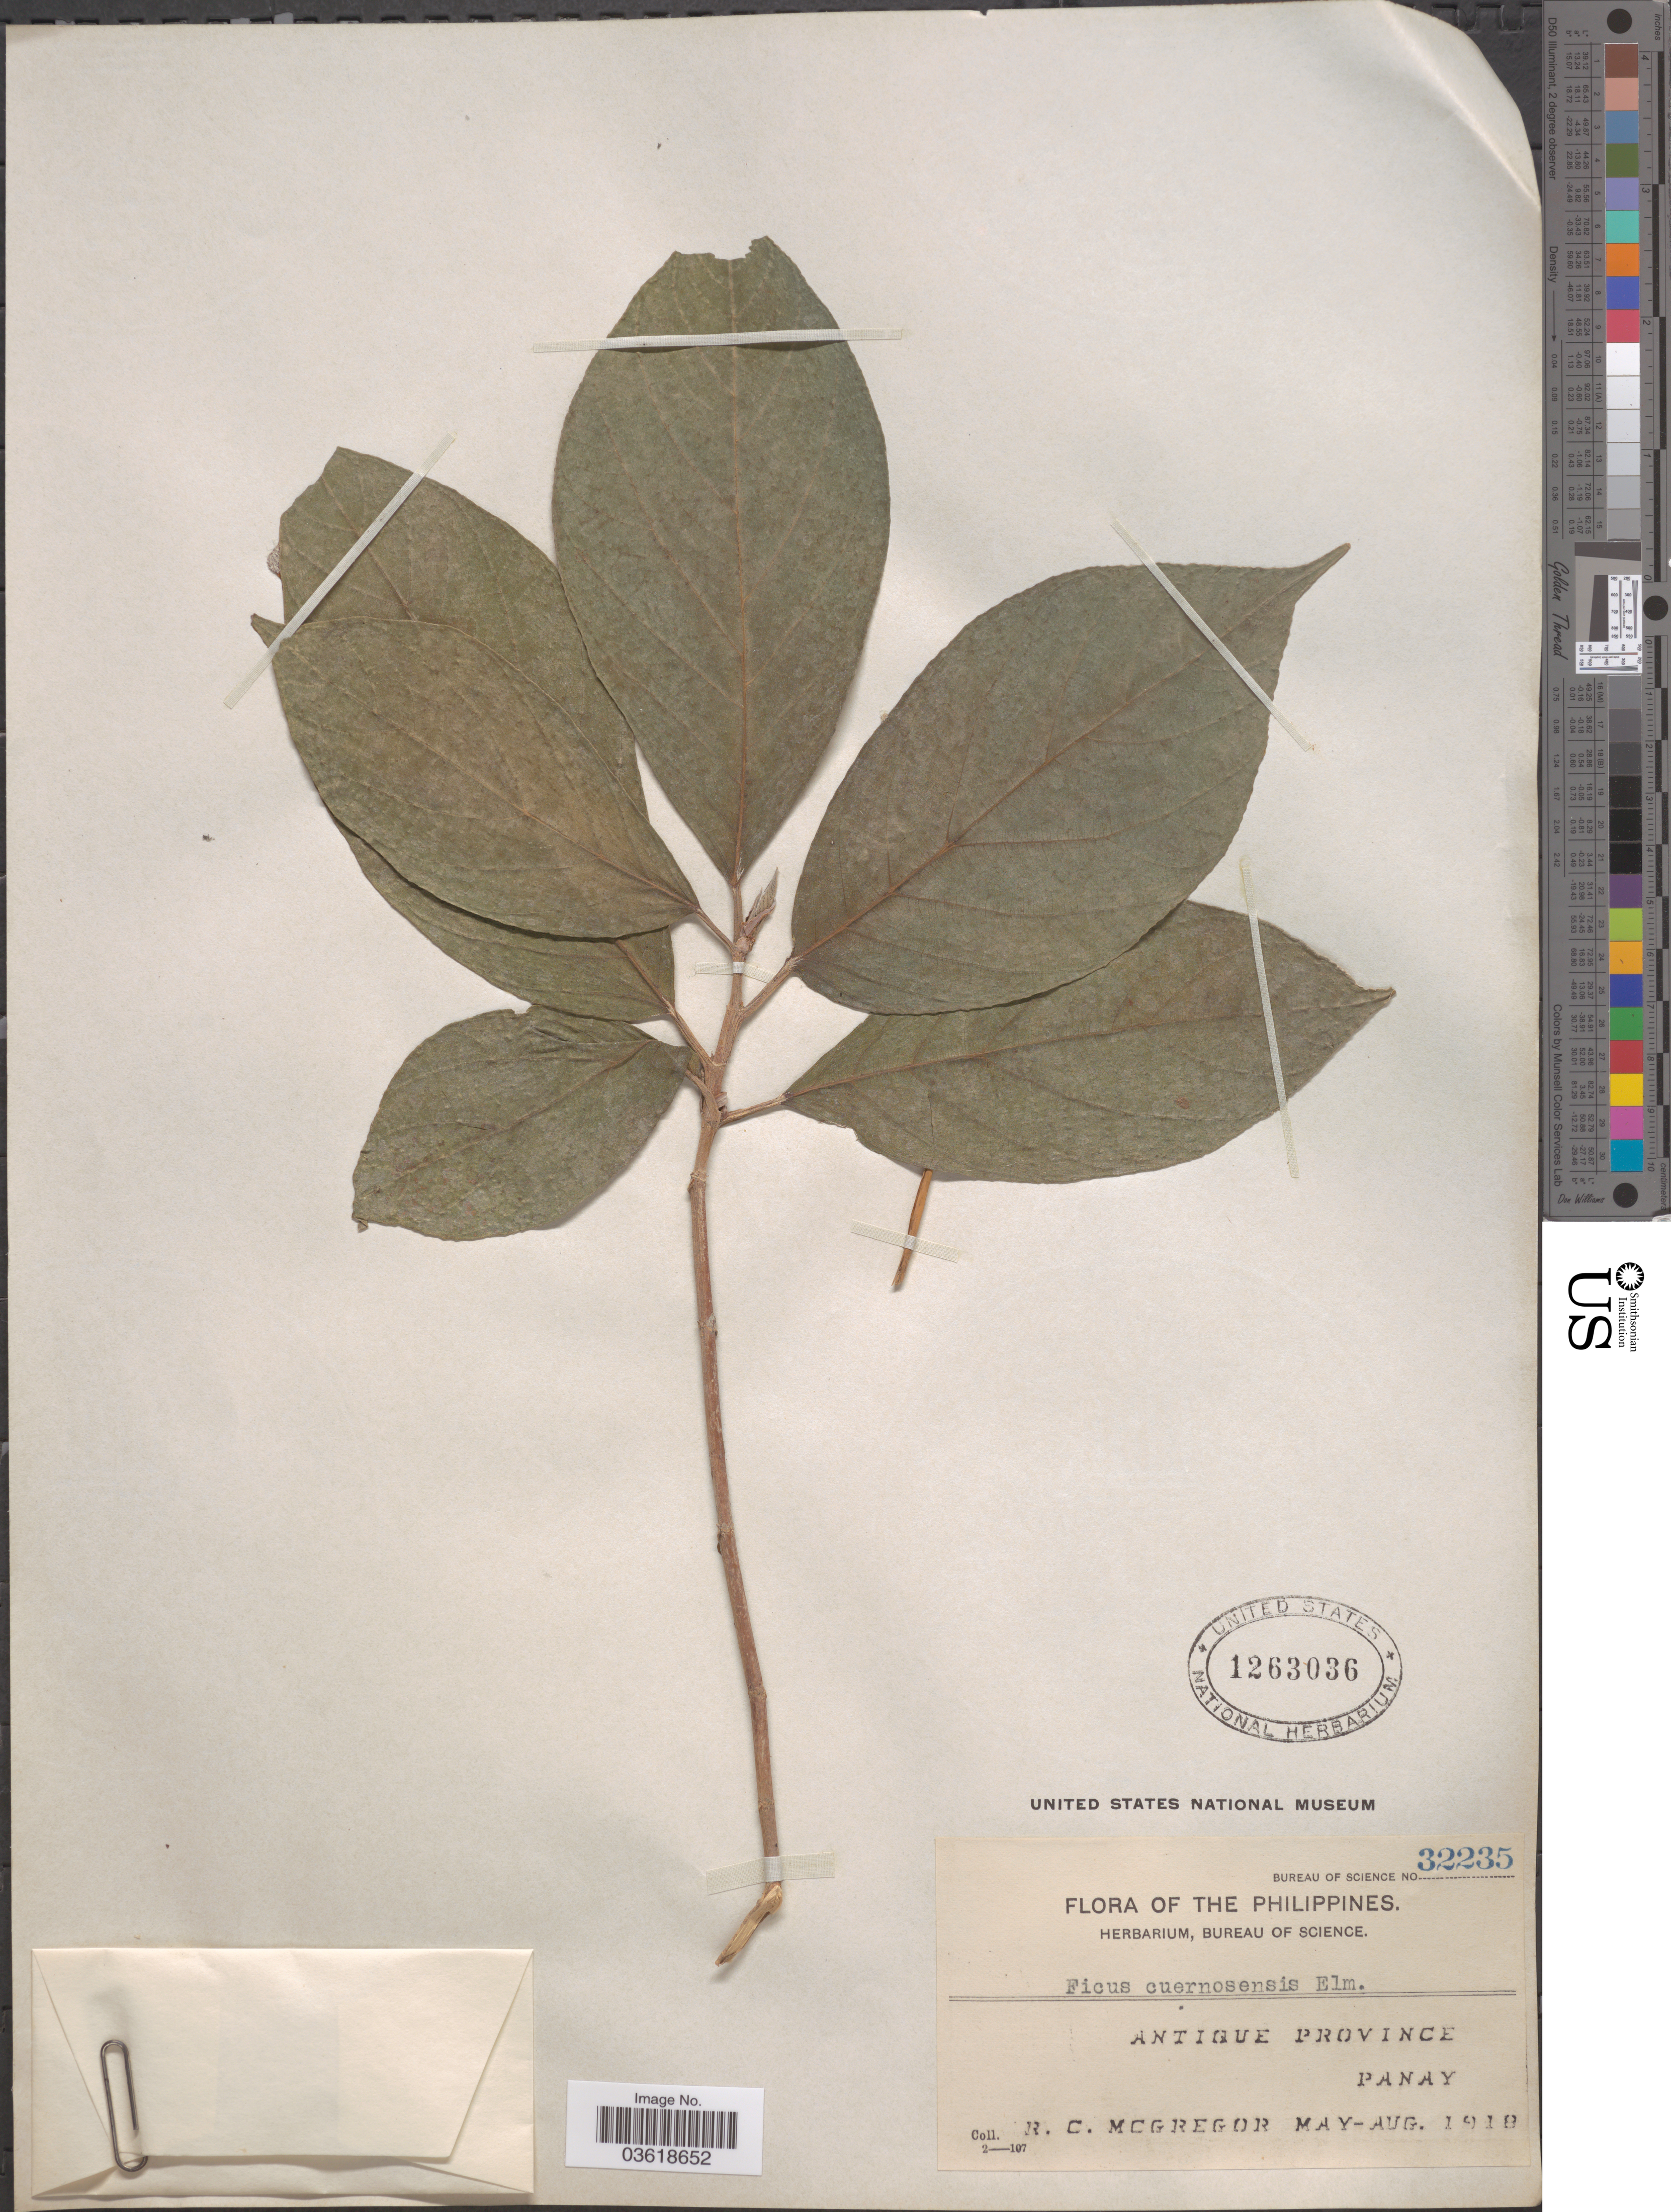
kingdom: Plantae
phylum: Tracheophyta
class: Magnoliopsida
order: Rosales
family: Moraceae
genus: Ficus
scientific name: Ficus cuernosensis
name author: Elmer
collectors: R. C. McGregor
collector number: Bureau of Science 32235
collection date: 1918-05/1918-08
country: Philippines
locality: Philippines Islands. Antique Province. Panay.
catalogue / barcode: US 1263036